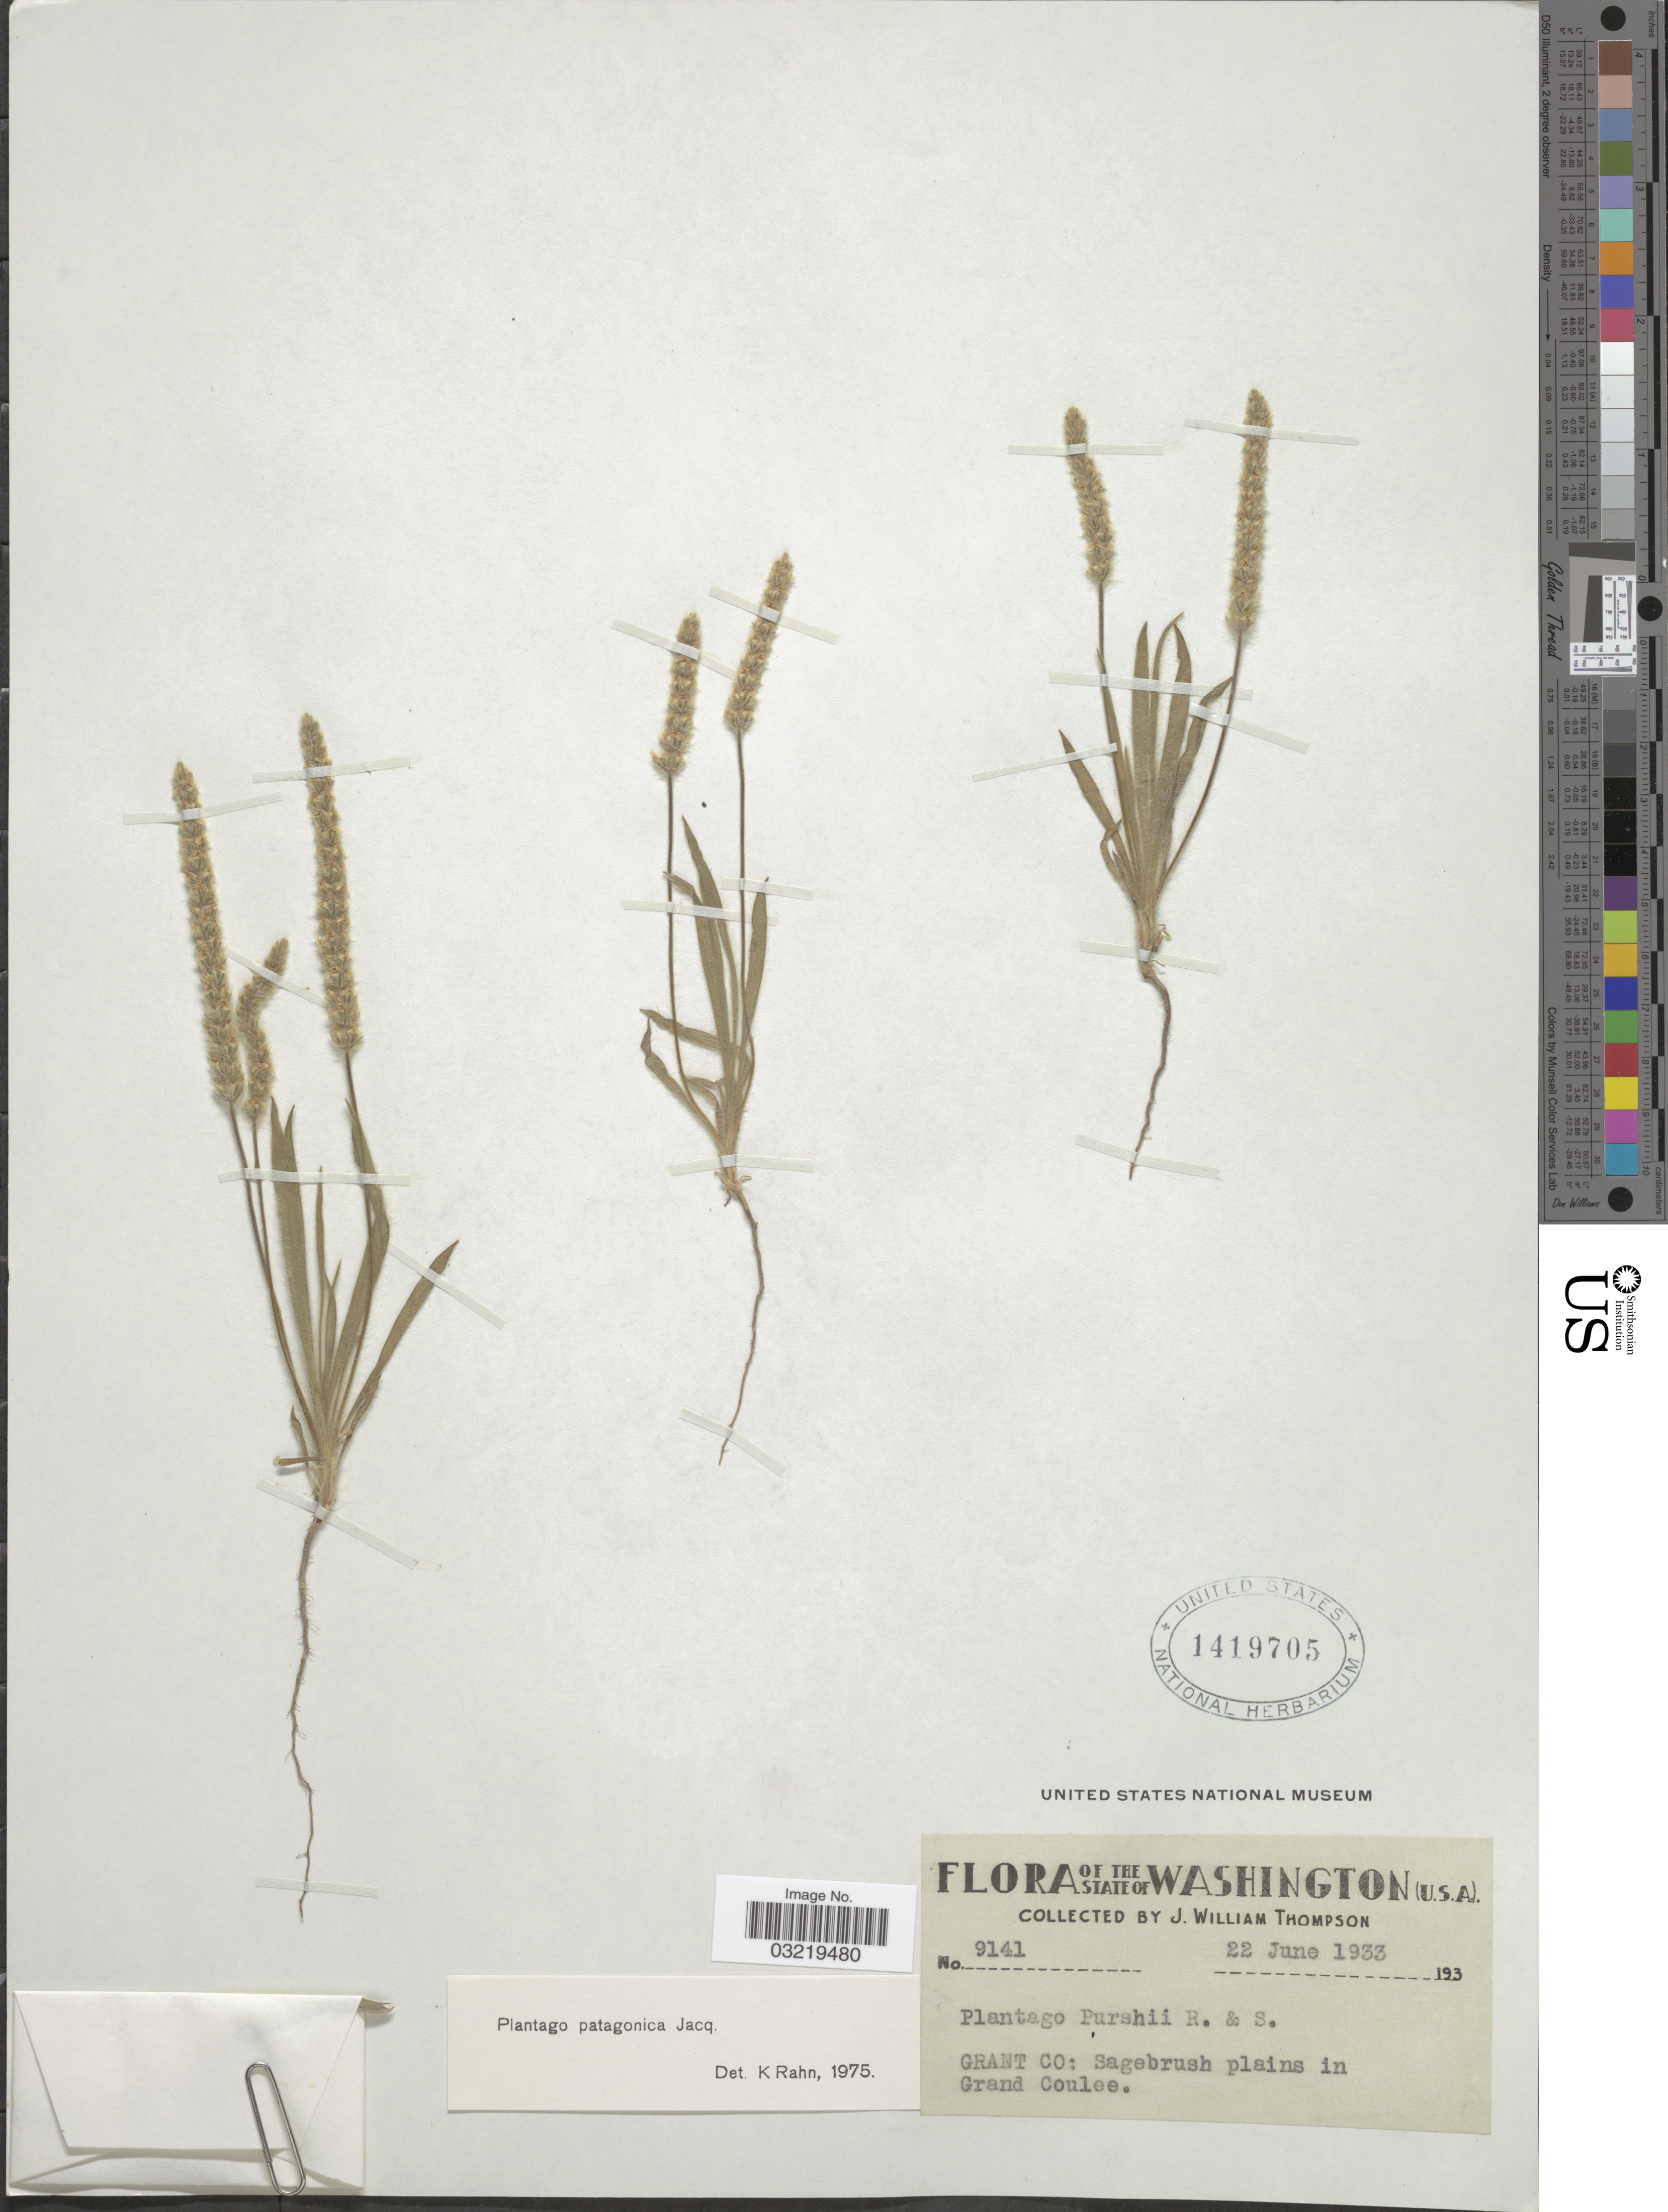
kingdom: Plantae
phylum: Tracheophyta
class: Magnoliopsida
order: Lamiales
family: Plantaginaceae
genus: Plantago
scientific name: Plantago patagonica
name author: Jacq.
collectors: J. W. Thompson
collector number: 9141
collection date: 1933-06-22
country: United States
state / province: Washington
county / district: Grant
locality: Grant Co: Sagebrush plains in Grand Coulee.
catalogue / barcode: US 1419705